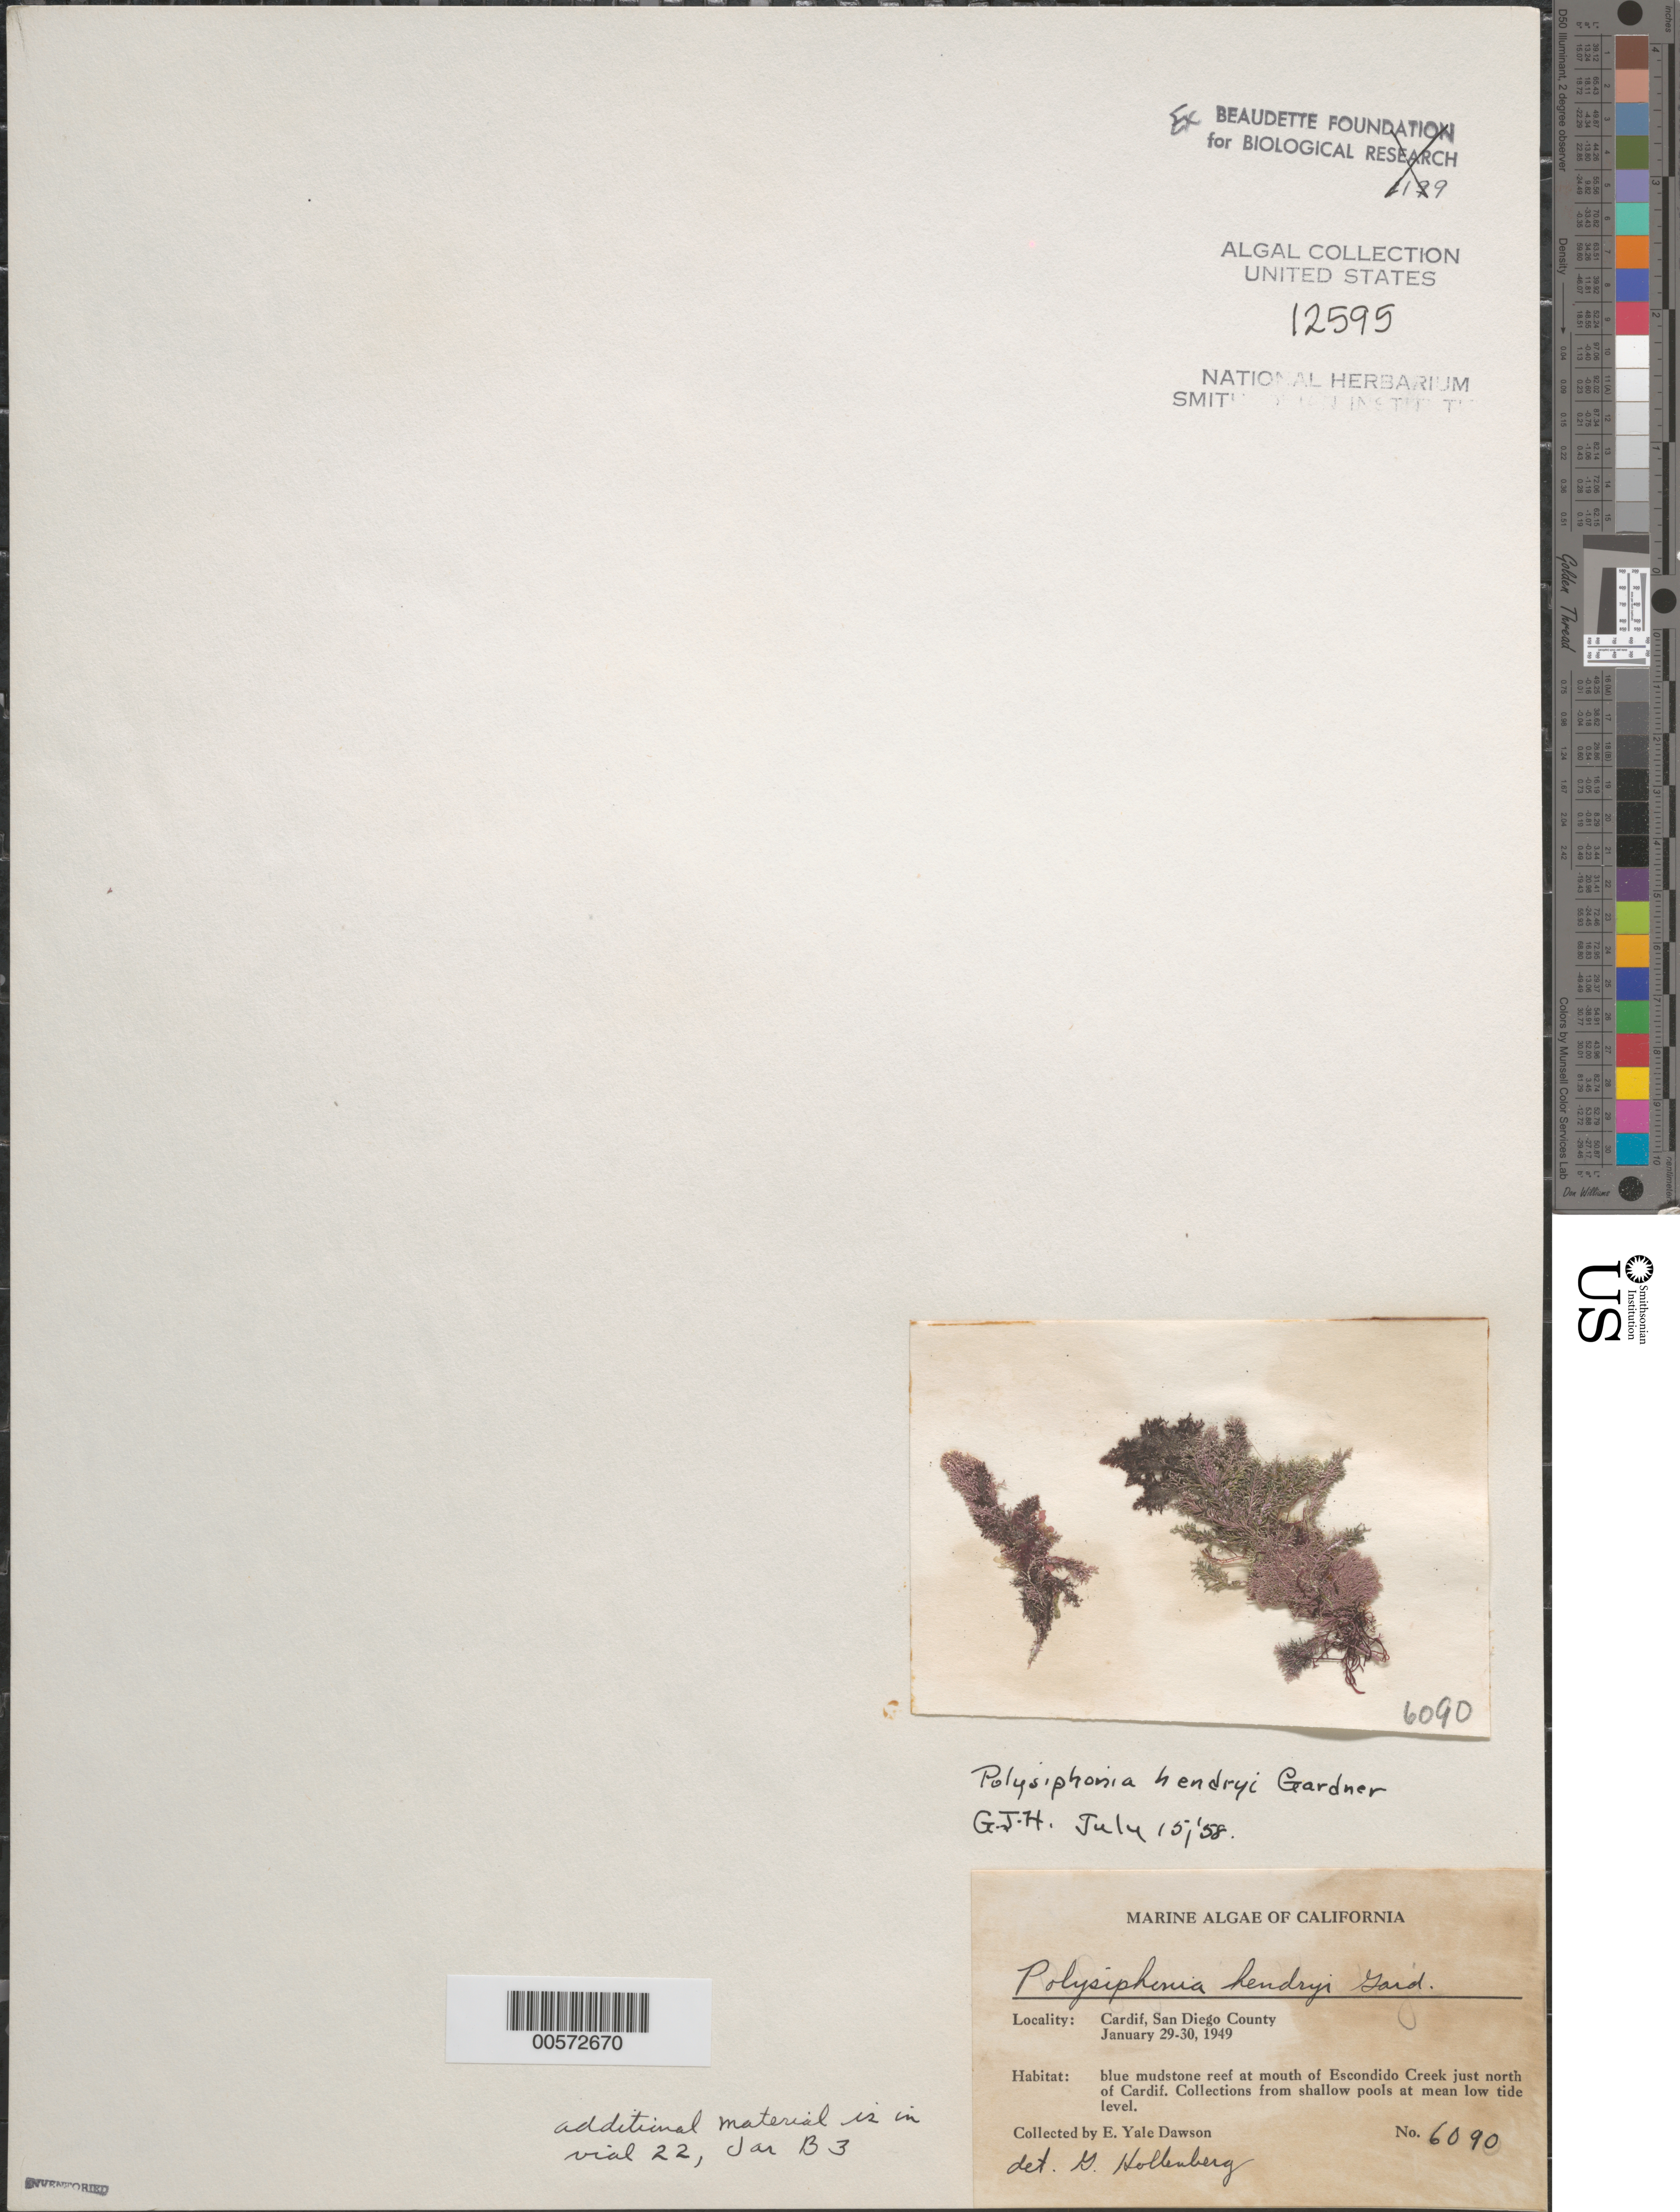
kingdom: Plantae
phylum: Rhodophyta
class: Florideophyceae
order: Ceramiales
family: Rhodomelaceae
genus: Polysiphonia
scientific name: Polysiphonia hendryi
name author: N.L. Gardner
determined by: Hollenberg, George J.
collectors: E. Y. Dawson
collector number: EYD 6090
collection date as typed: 29 Jan 1949 TO 30 Jan 1949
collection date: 1949-01-29/1949-01-30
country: United States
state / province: California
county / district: San Diego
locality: Escondido Creek mouth, just north of Cardiff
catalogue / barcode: US 12595